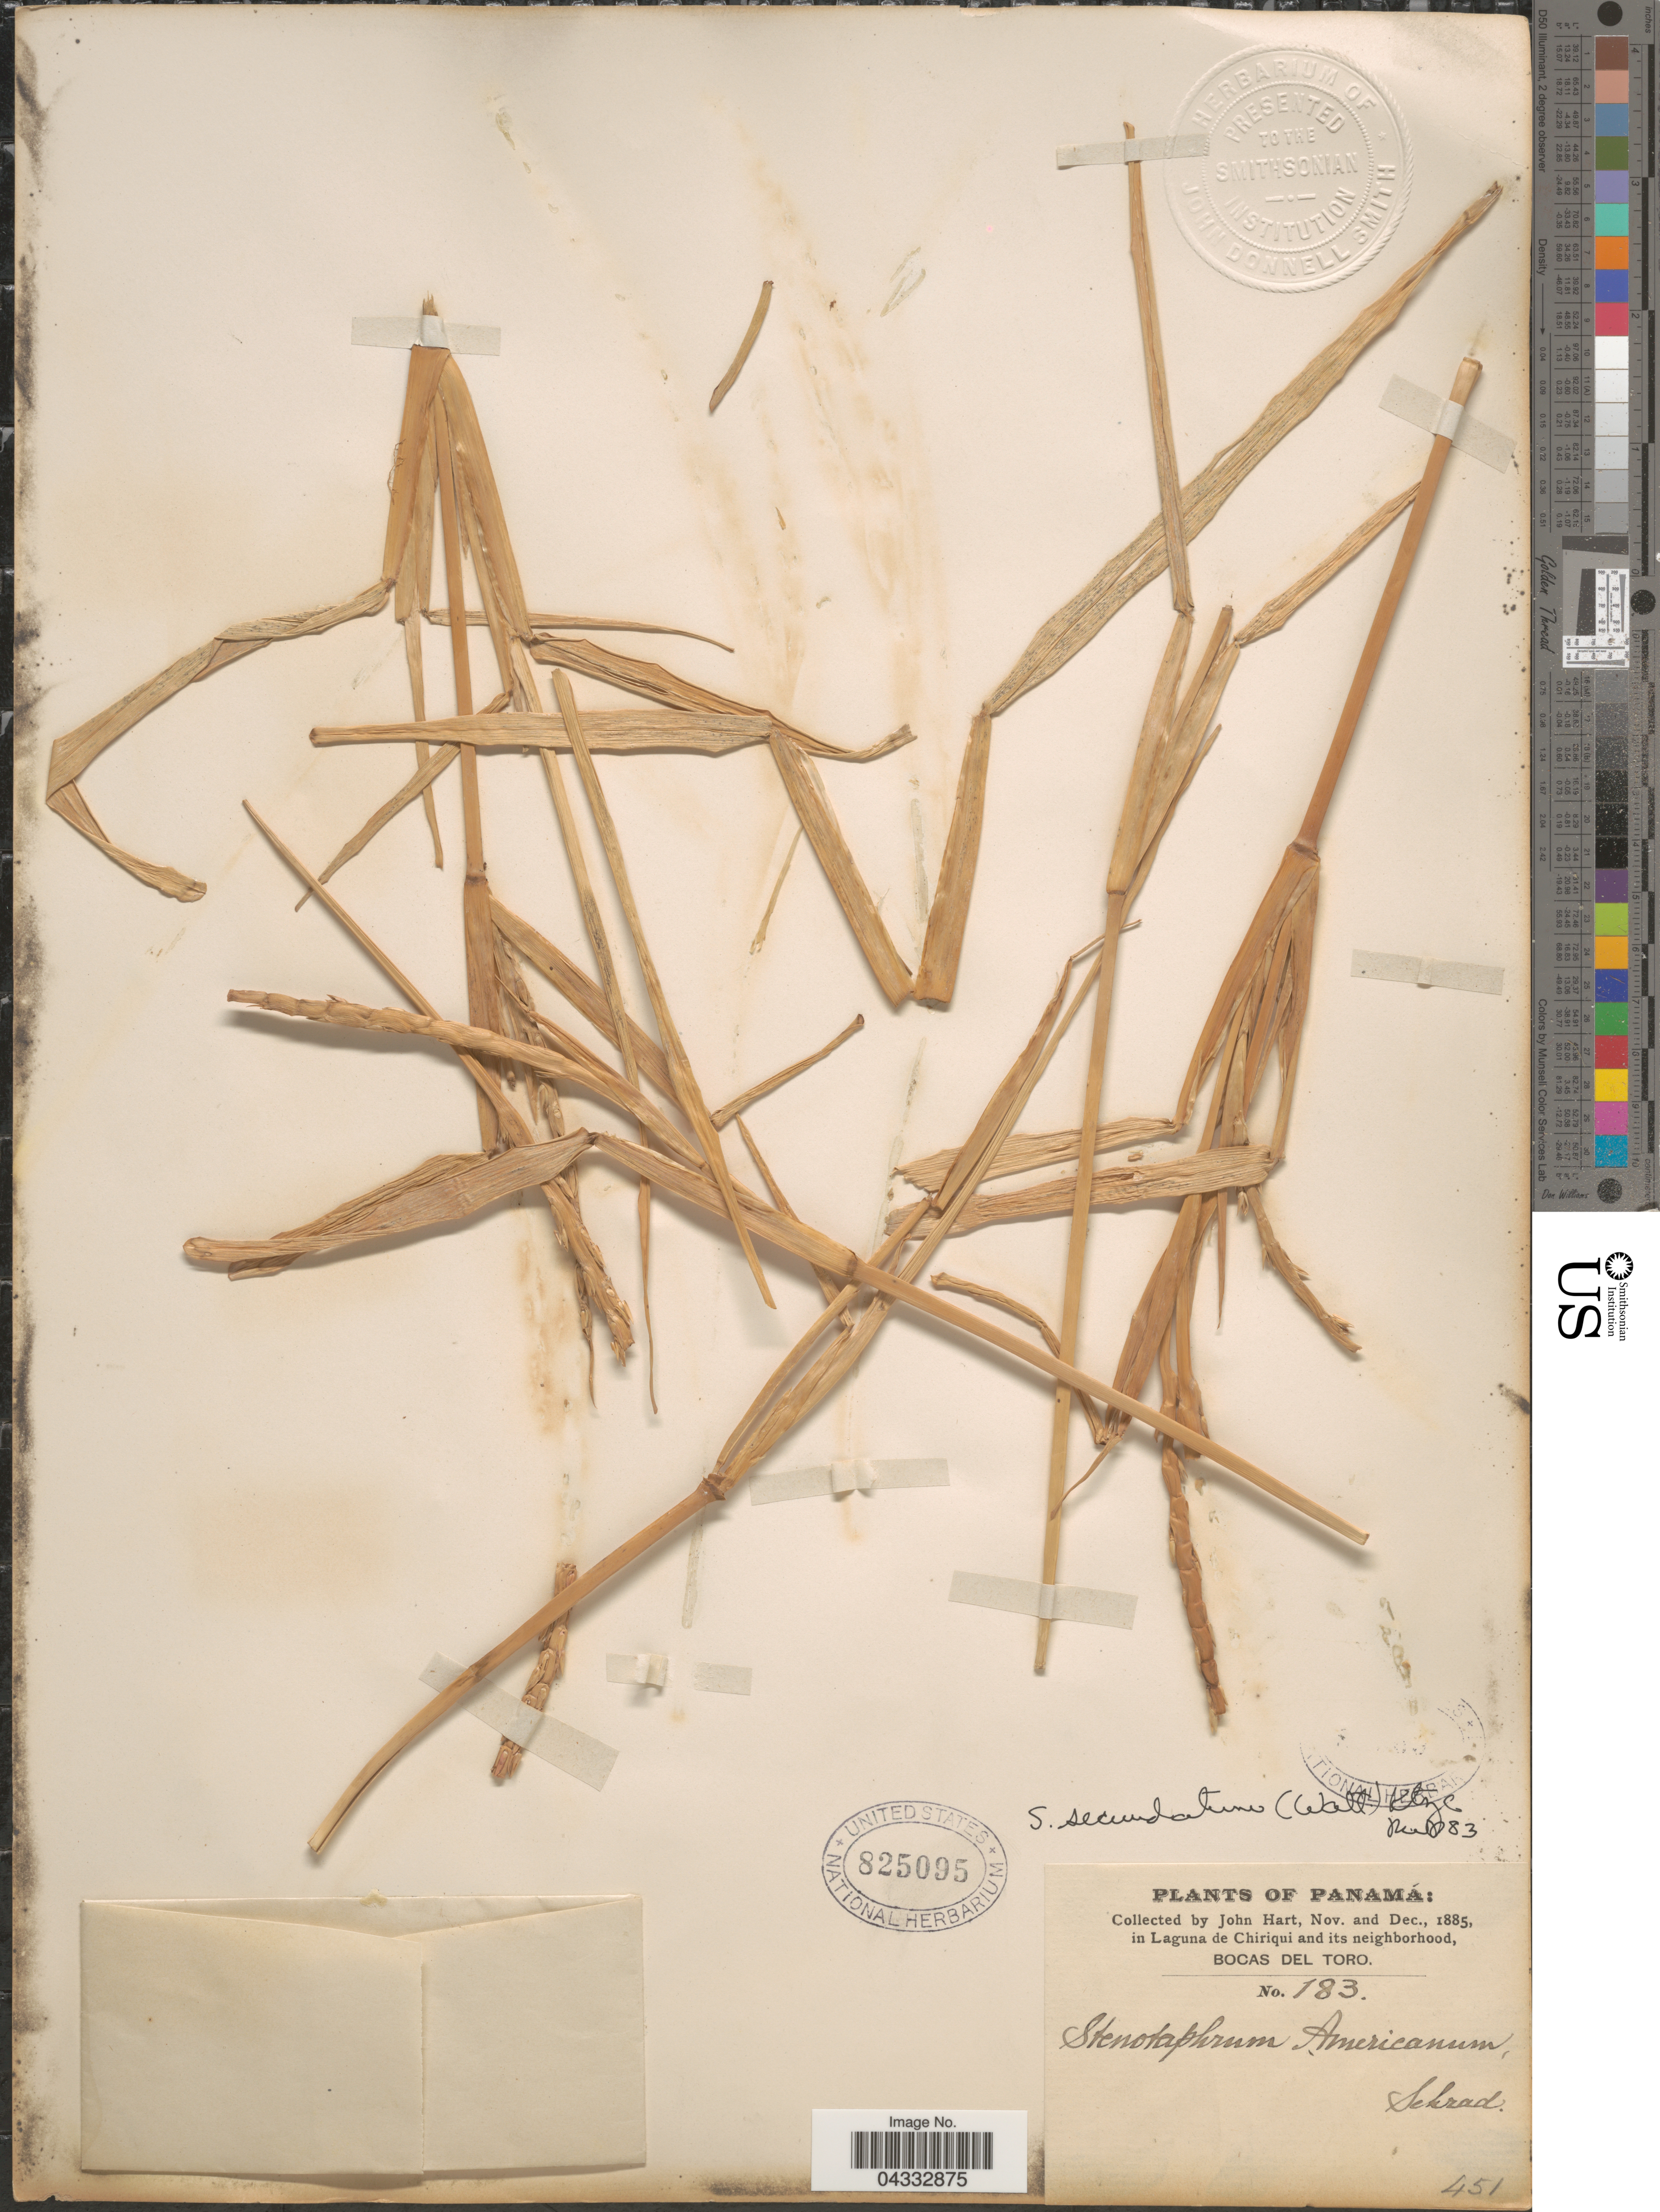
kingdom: Plantae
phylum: Tracheophyta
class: Liliopsida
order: Poales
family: Poaceae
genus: Stenotaphrum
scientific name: Stenotaphrum secundatum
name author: (Walter) Kuntze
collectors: J. H. Hart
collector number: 183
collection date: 1885-11/1885-12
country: Panama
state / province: Bocas del Toro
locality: In Laguna de Chiriqui and its neighborhood.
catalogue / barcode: US 825095